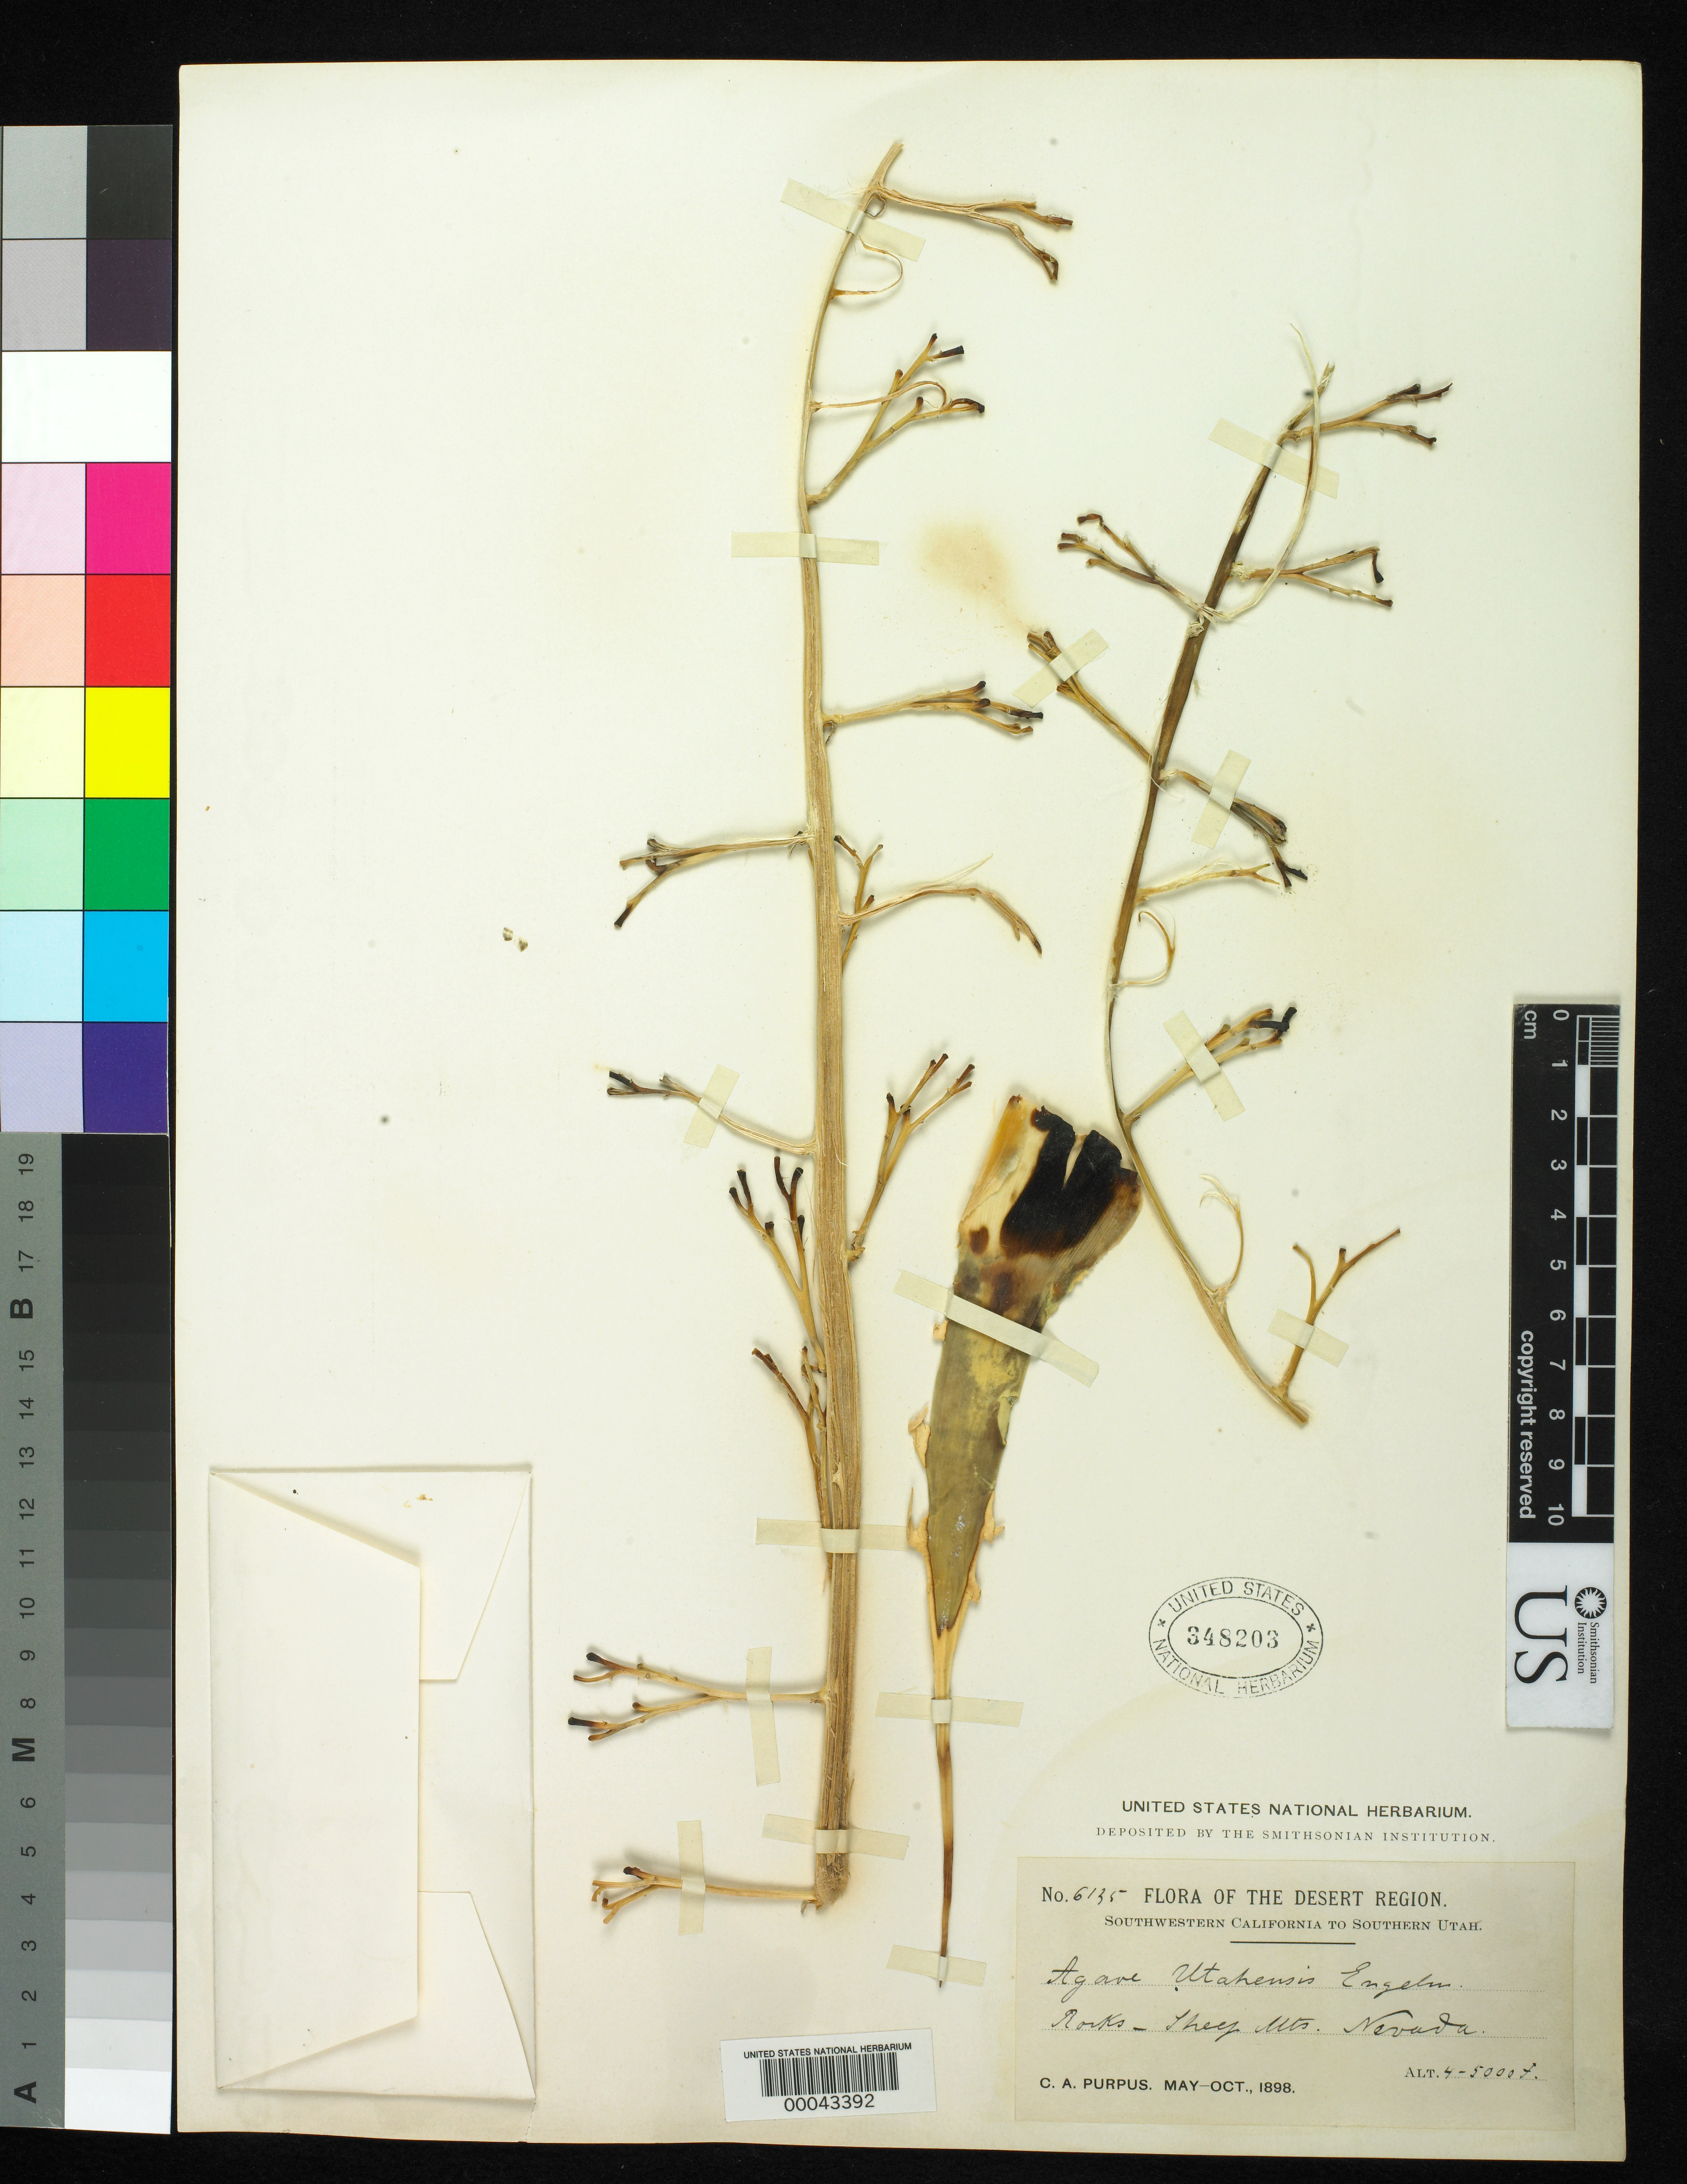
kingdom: Plantae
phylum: Tracheophyta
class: Liliopsida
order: Asparagales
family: Asparagaceae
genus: Agave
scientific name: Agave utahensis var. eborispina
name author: (Hester) Breitung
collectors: C. A. Purpus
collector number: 6135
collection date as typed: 1898 to -- -- 1898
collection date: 1898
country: United States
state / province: Nevada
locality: Rocks-sheep mts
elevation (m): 1219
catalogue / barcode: US 348203